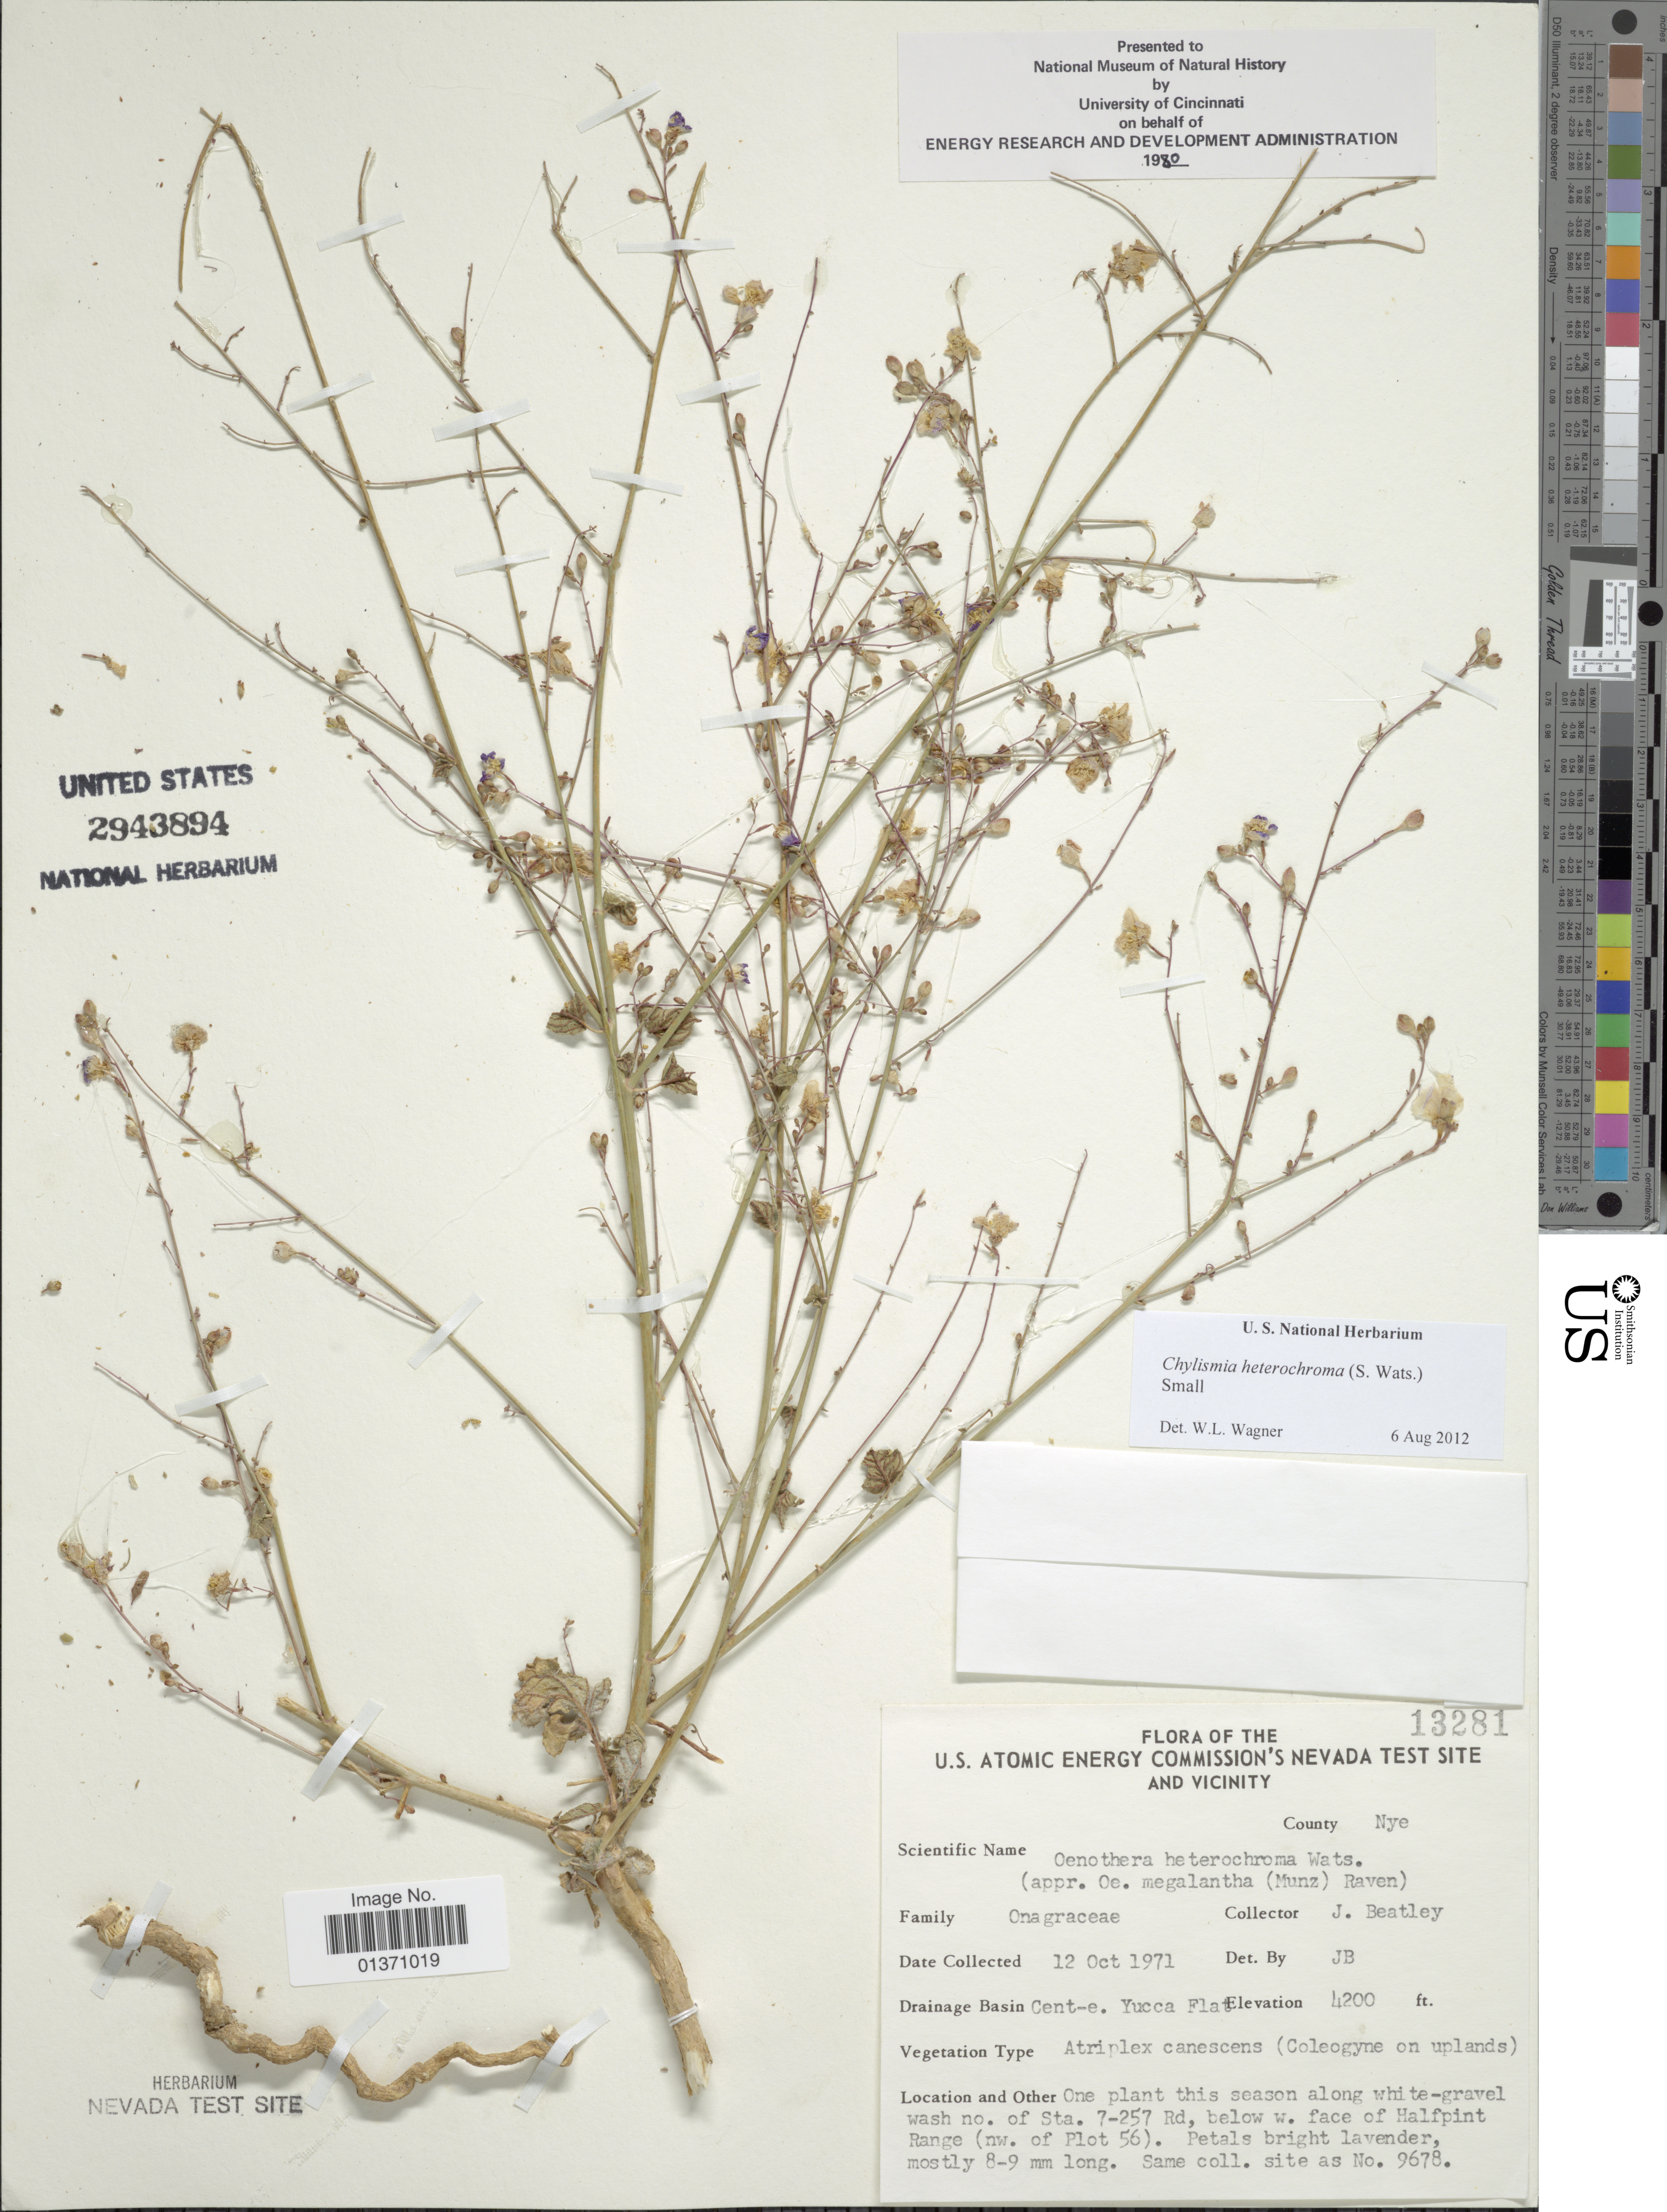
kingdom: Plantae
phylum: Tracheophyta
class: Magnoliopsida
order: Myrtales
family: Onagraceae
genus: Chylismia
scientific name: Chylismia heterochroma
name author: (S. Watson) Small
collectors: J. C. Beatley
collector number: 13281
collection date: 1971-10-12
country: United States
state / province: Nevada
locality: U. S. Atomic Energy Commission's Nevada Test Site and Vicinity, Cent-e. Yucca Flat, one plant this season along white-gravel wash no. of Sta. 7-257 Rd, below w. face of Halfpint Range (nw. of Plot 56), County Nye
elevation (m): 1280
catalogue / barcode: US 2943894